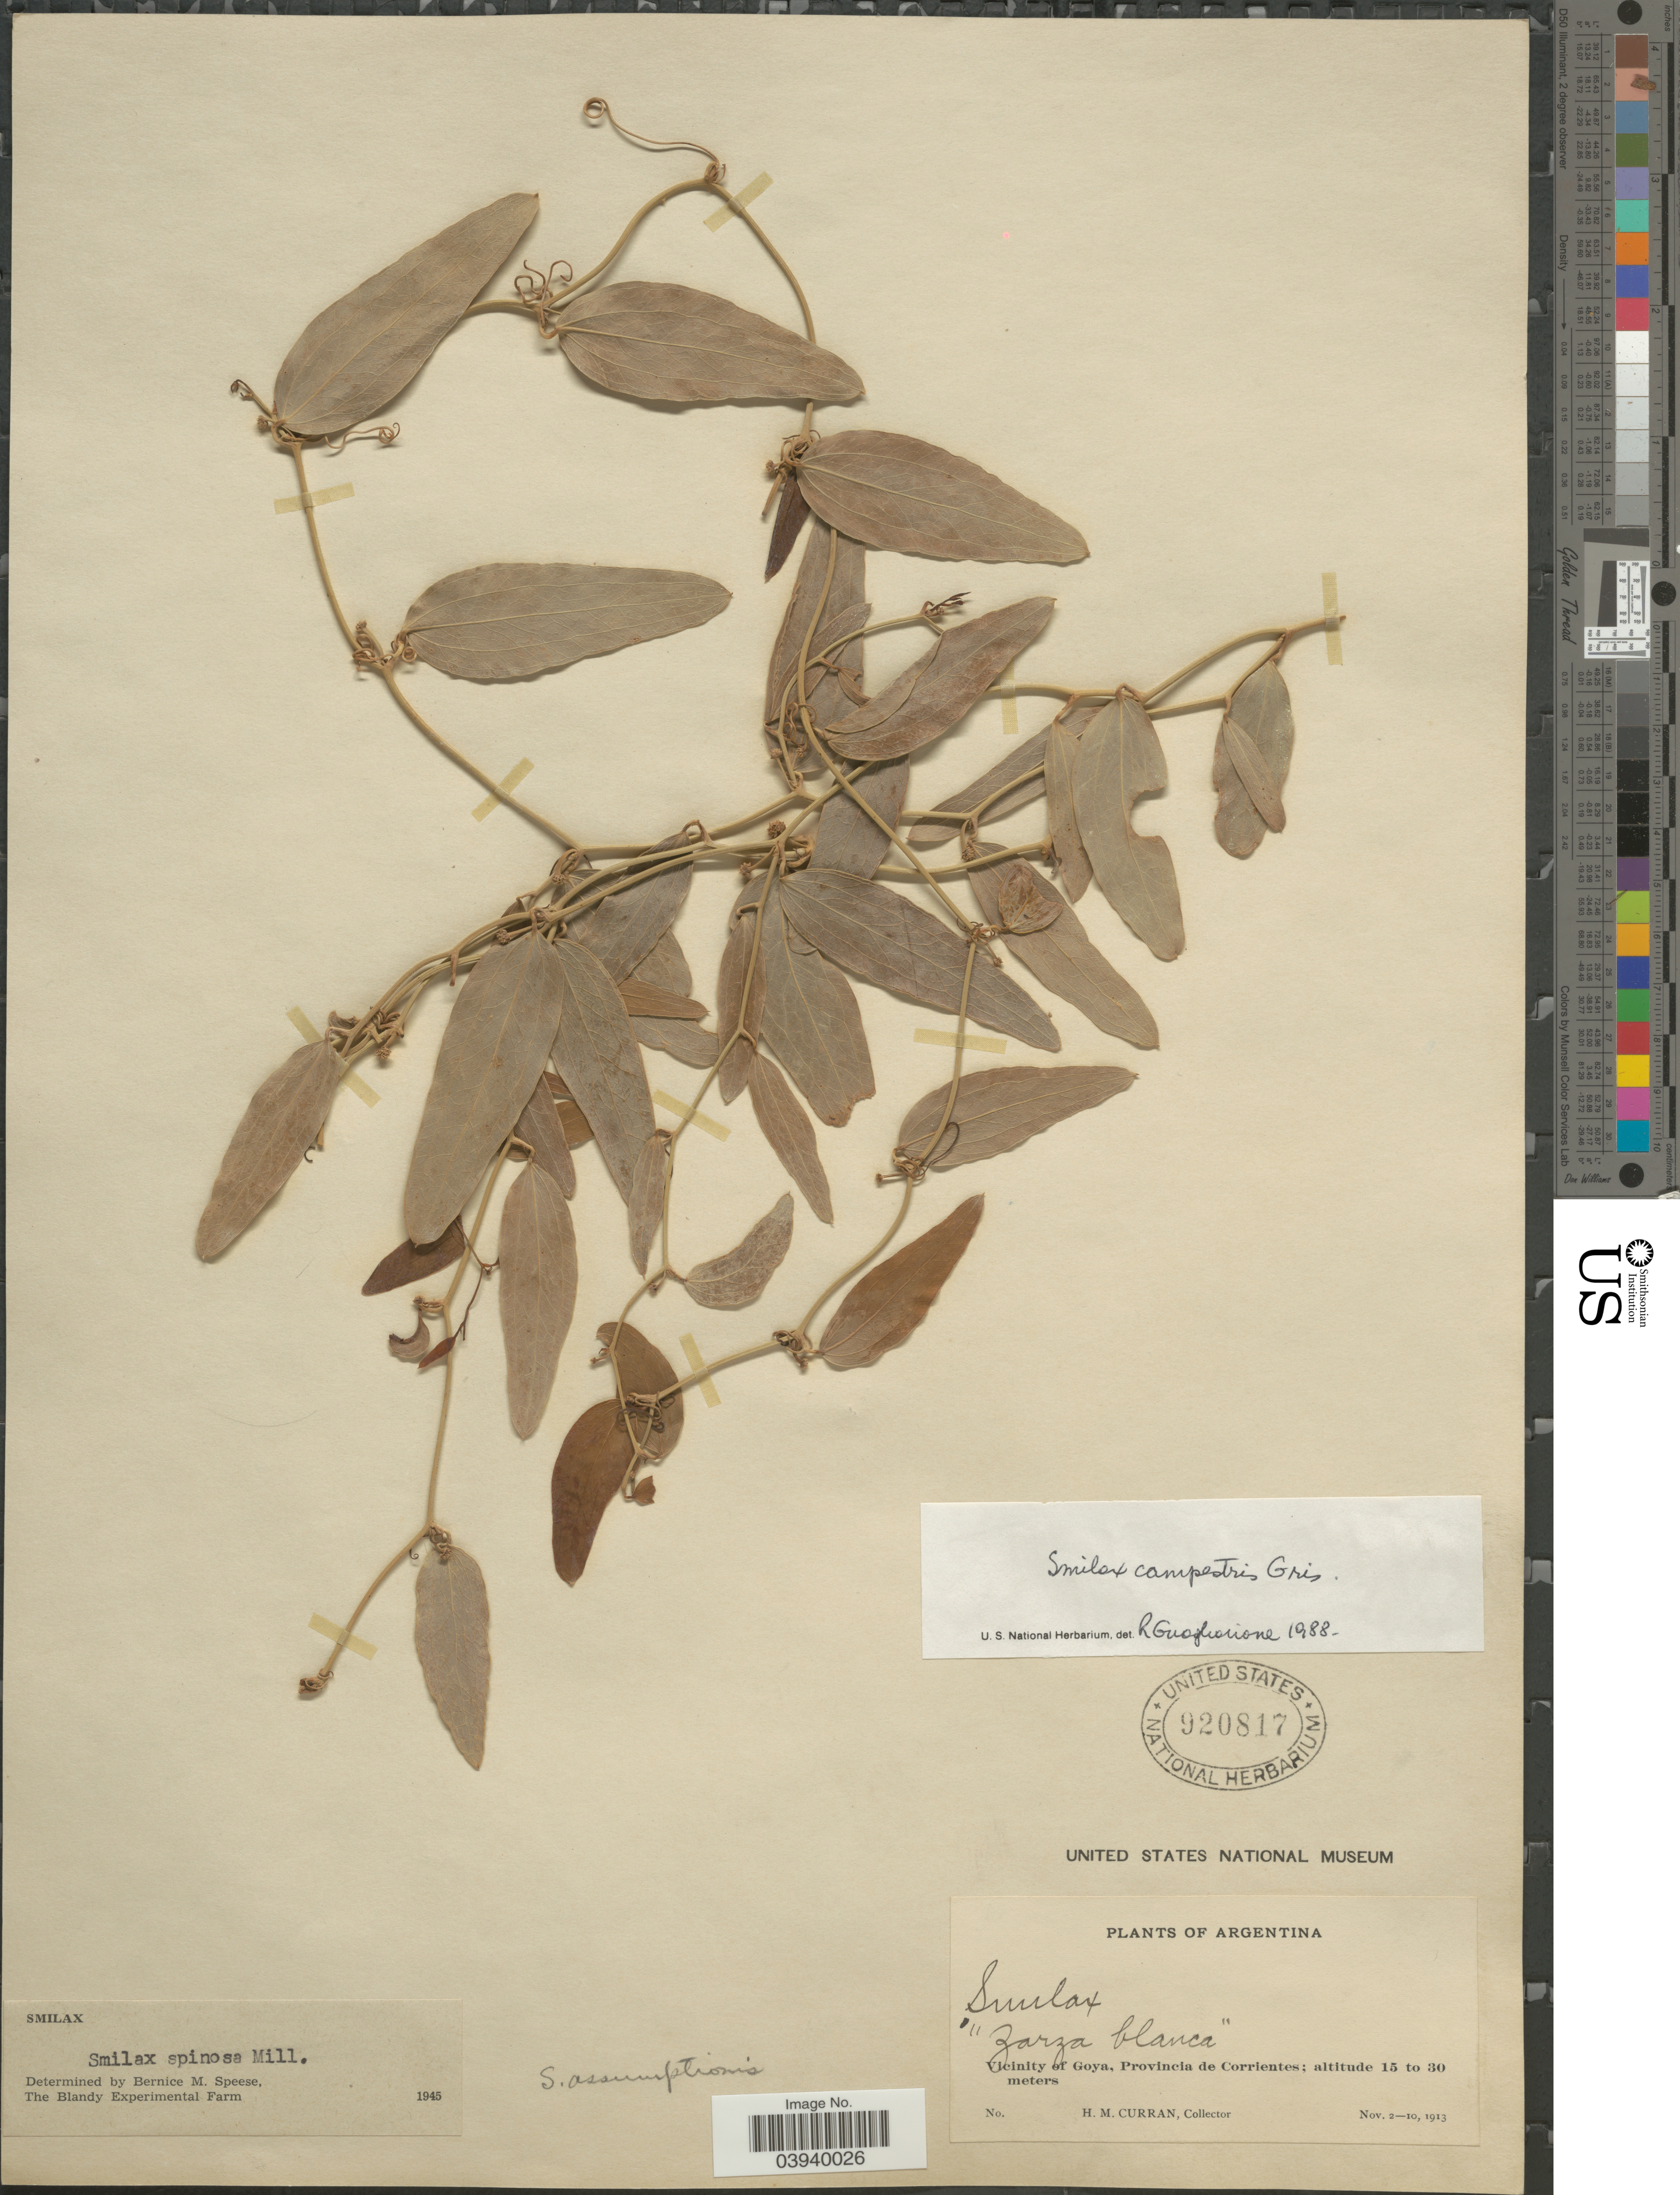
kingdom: Plantae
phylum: Tracheophyta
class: Liliopsida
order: Liliales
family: Smilacaceae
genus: Smilax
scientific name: Smilax campestris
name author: Griseb.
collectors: H. M. Curran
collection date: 1913-11-02/1913-11-10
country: Argentina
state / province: Corrientes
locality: Vicinity of Goya.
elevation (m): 15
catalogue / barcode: US 920817